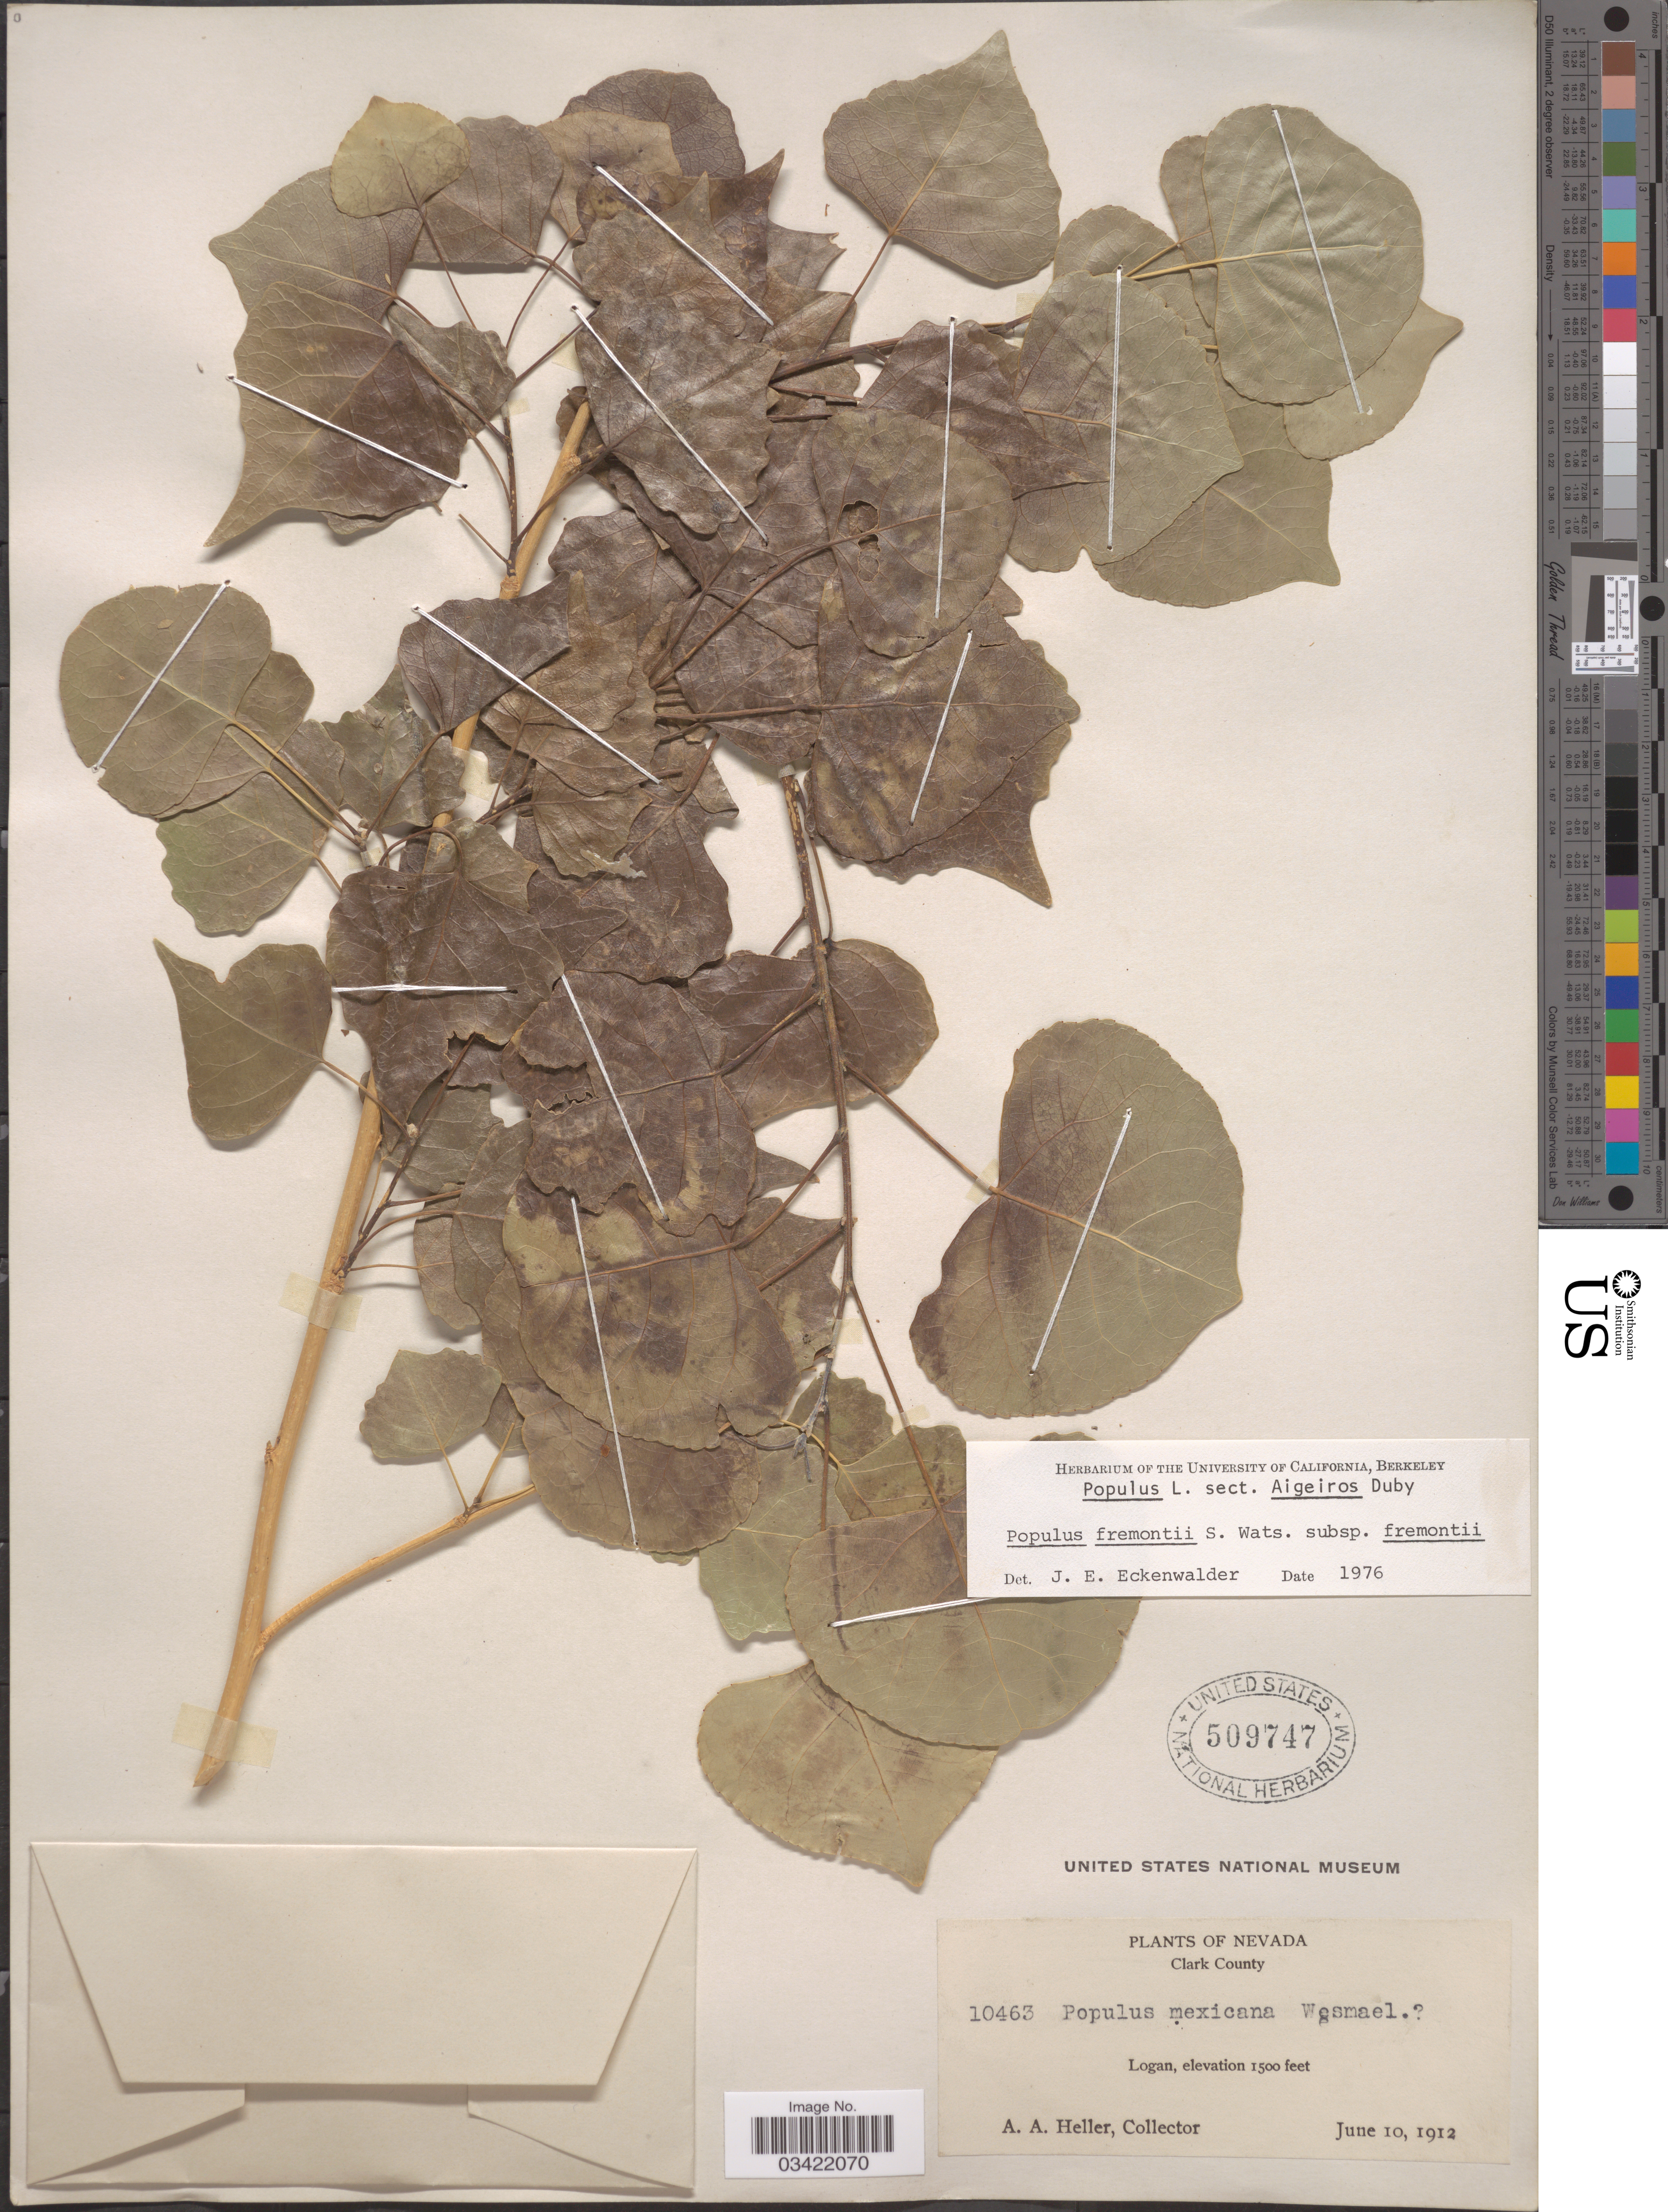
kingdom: Plantae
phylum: Tracheophyta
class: Magnoliopsida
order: Malpighiales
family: Salicaceae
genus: Populus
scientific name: Populus fremontii subsp. fremontii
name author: S. Watson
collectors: A. A. Heller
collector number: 10463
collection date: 1912-06-10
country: United States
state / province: Nevada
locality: Clark County. Logan.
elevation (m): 457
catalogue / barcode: US 509747